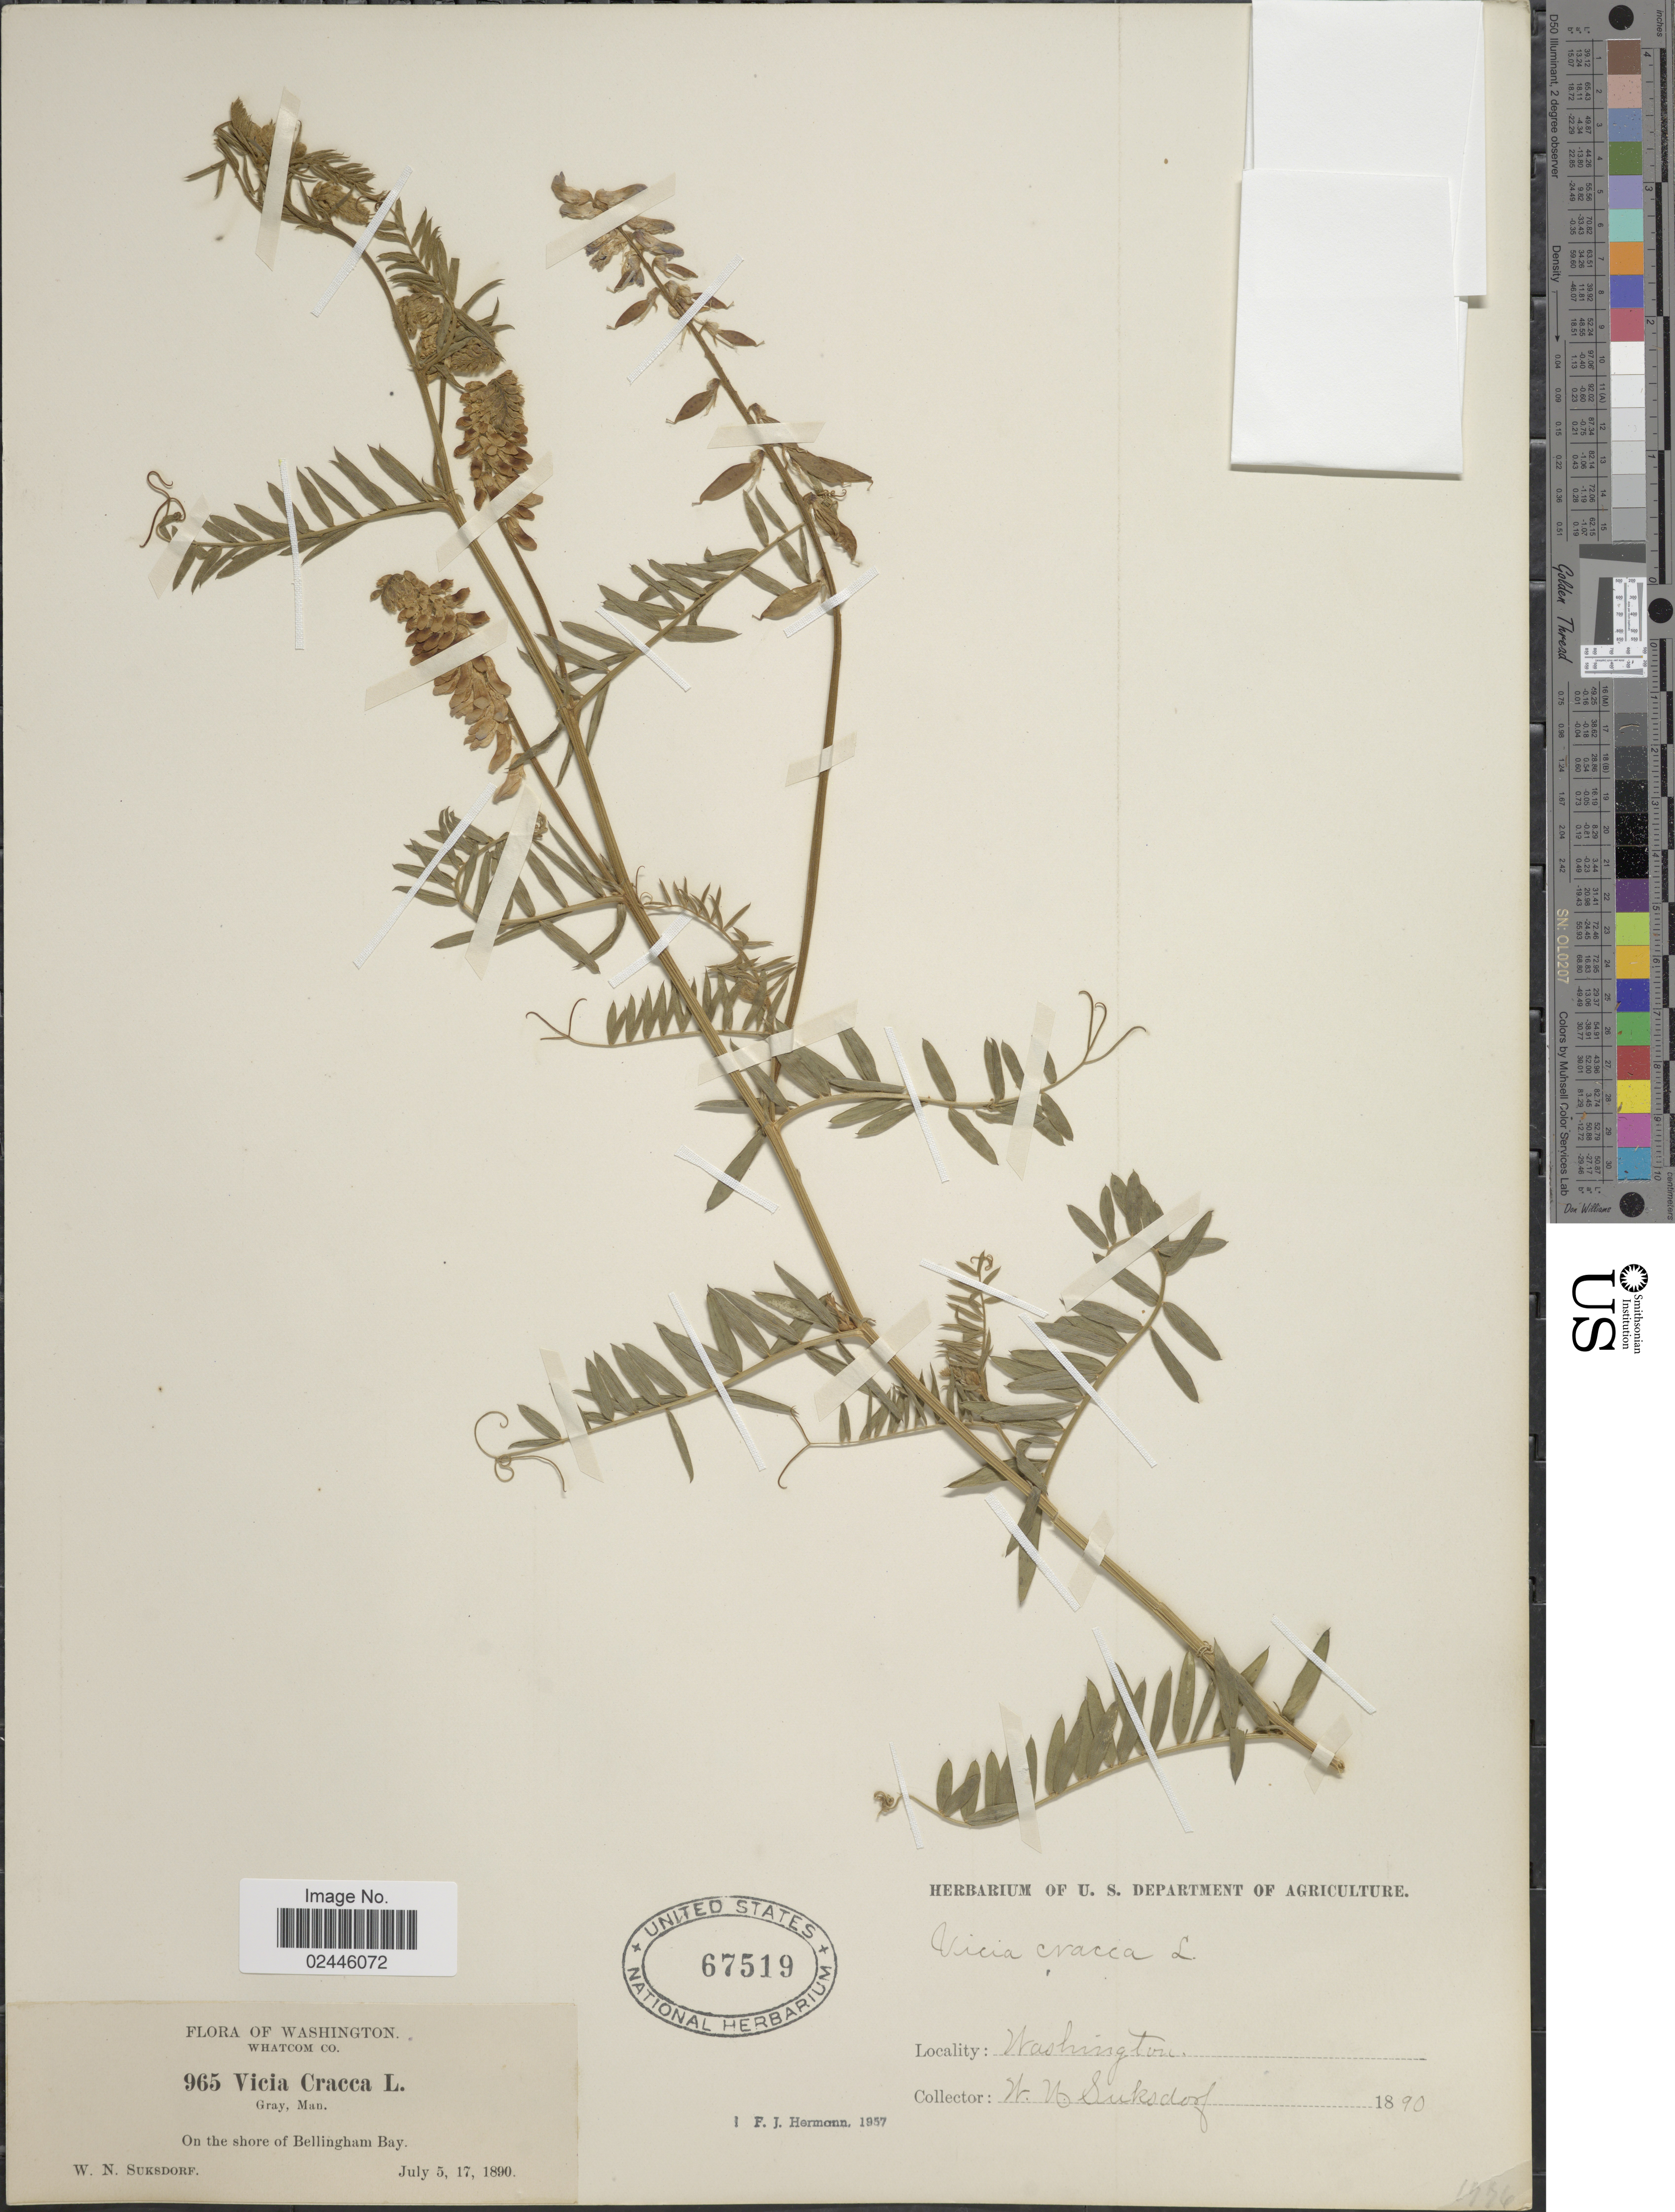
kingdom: Plantae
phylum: Tracheophyta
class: Magnoliopsida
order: Fabales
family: Fabaceae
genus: Vicia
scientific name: Vicia cracca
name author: L.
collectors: W. N. Suksdorf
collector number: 965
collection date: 1890-07-05/1890-07-17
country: United States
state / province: Washington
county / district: Whatcom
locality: Whatcom Co., on the shore of Bellingham Bay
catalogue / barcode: US 67519